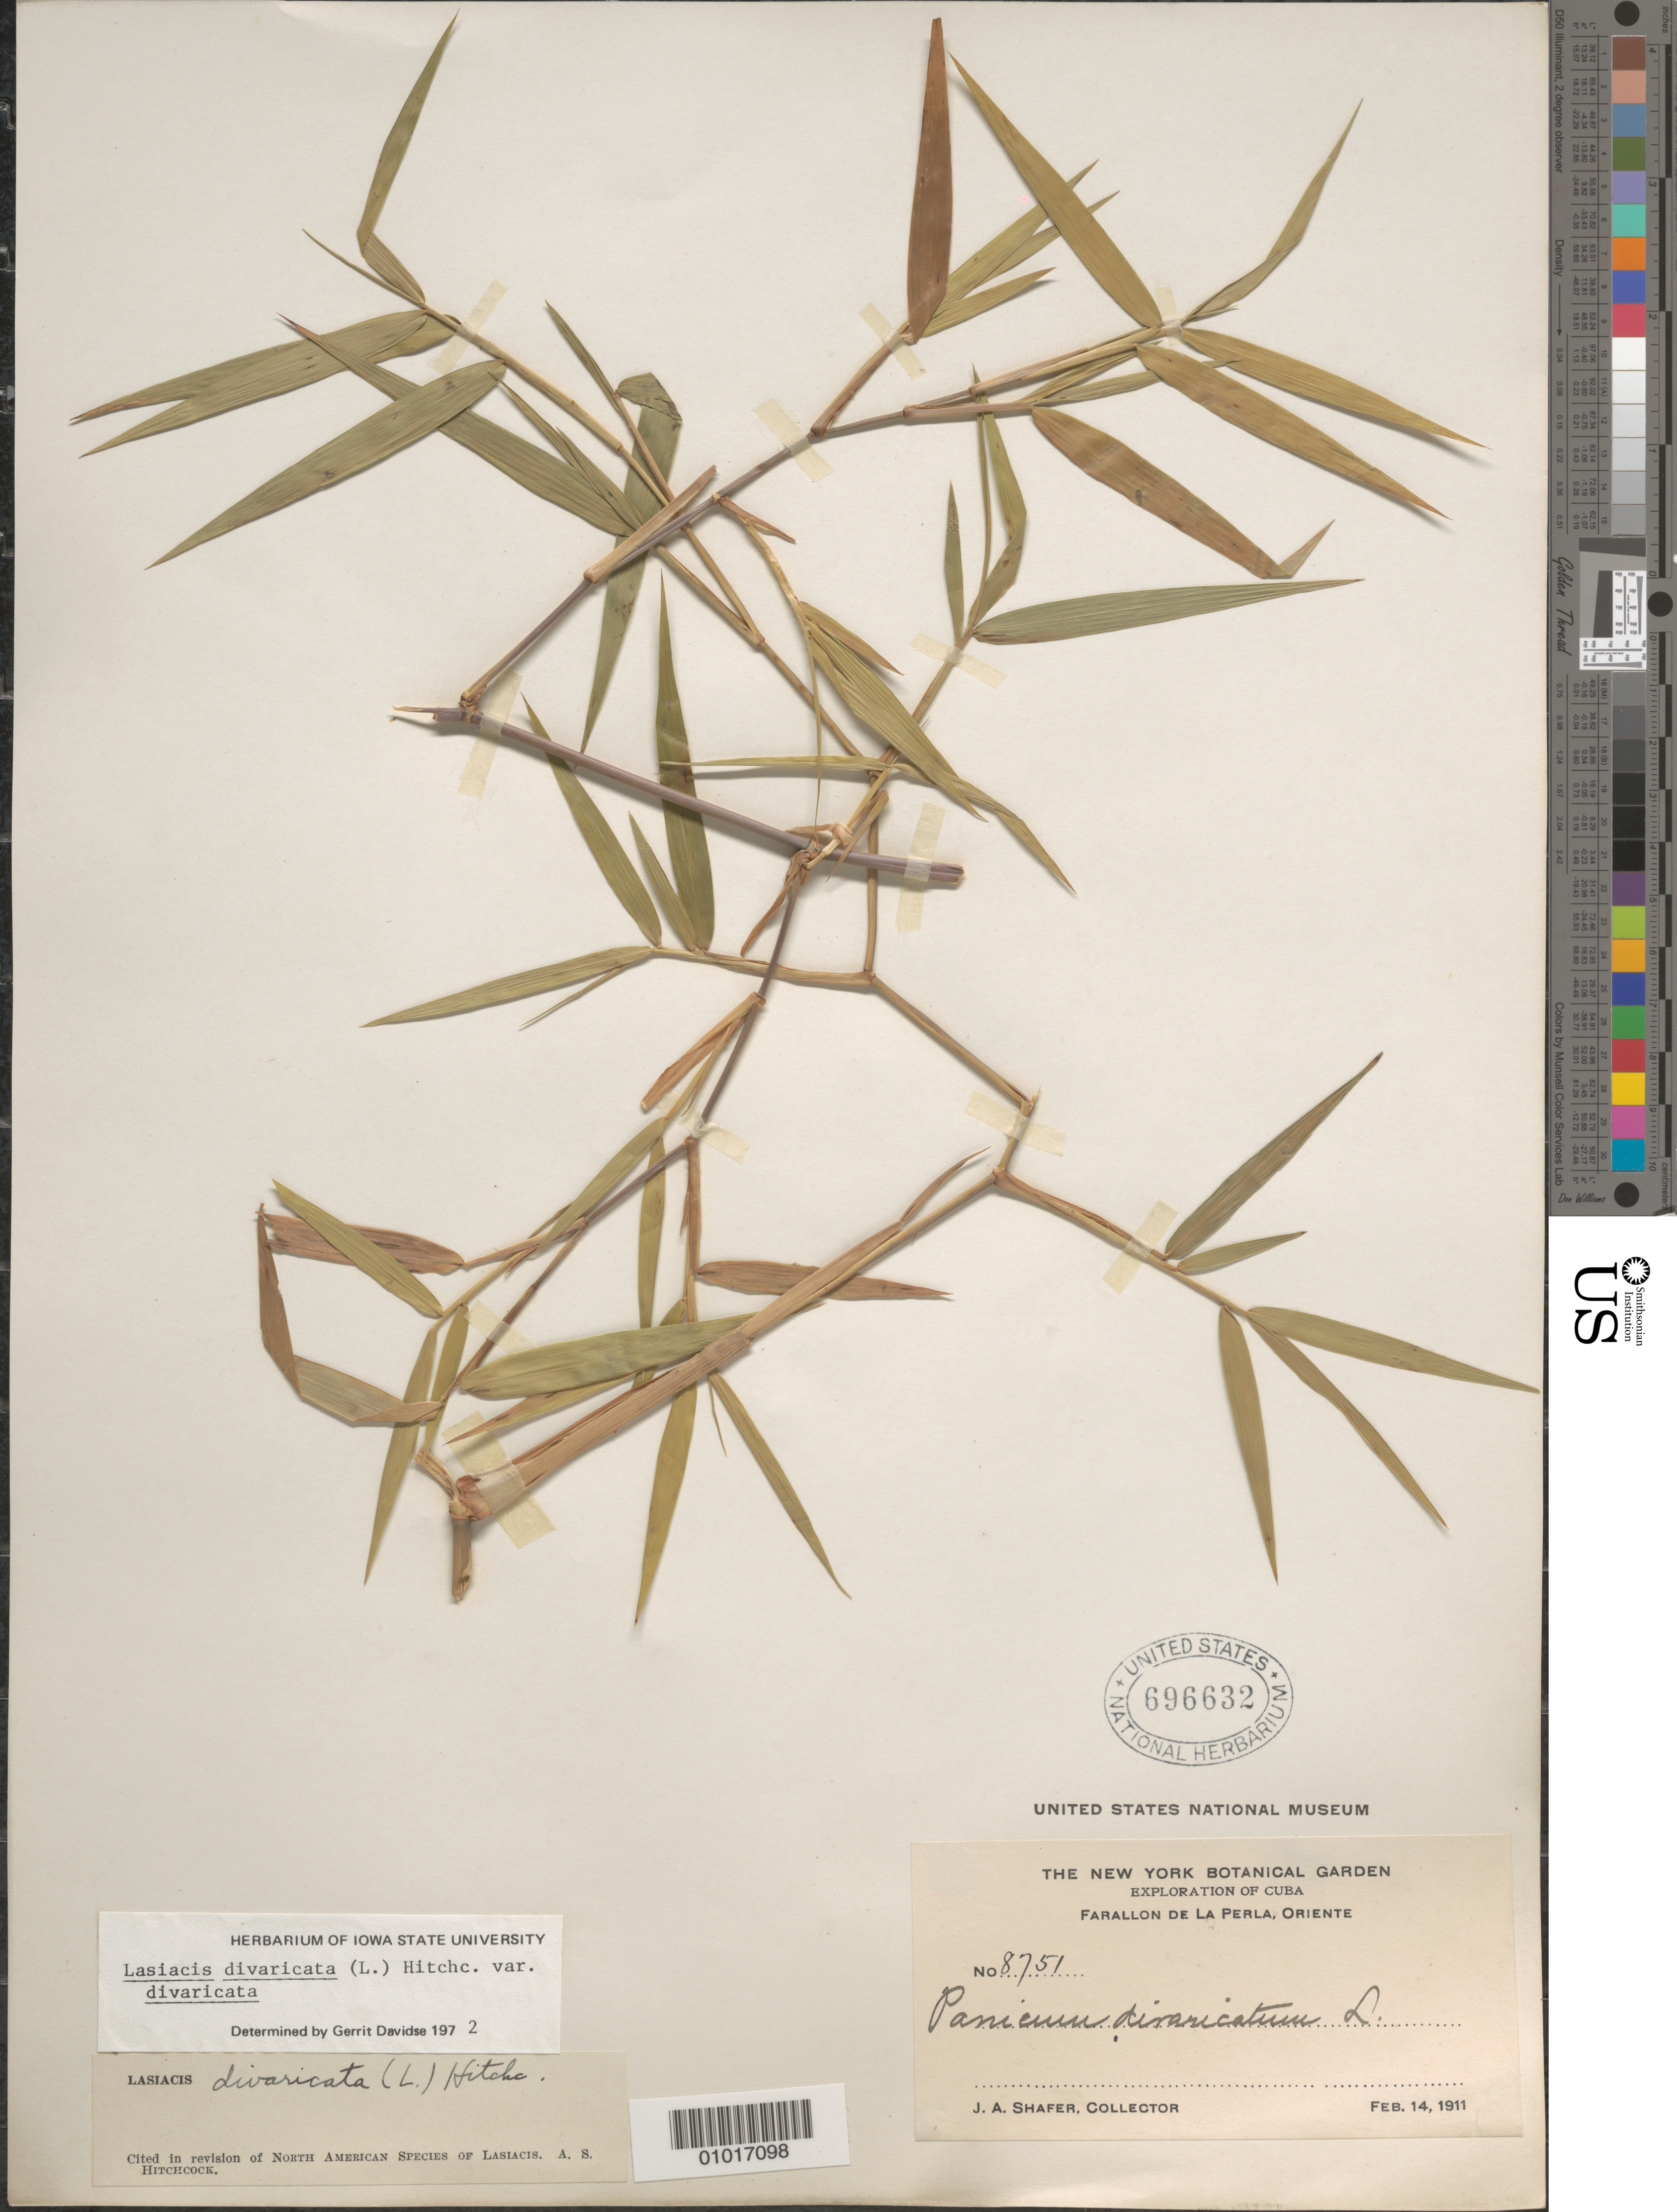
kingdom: Plantae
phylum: Tracheophyta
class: Liliopsida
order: Poales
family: Poaceae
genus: Lasiacis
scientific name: Lasiacis divaricata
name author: (L.) Hitchc.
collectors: J. A. Shafer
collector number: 8751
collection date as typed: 14 Feb 1911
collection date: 1911-02-14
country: Cuba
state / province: Oriente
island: Cuba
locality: Farallon de la Perla, Oriente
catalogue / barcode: US 696632